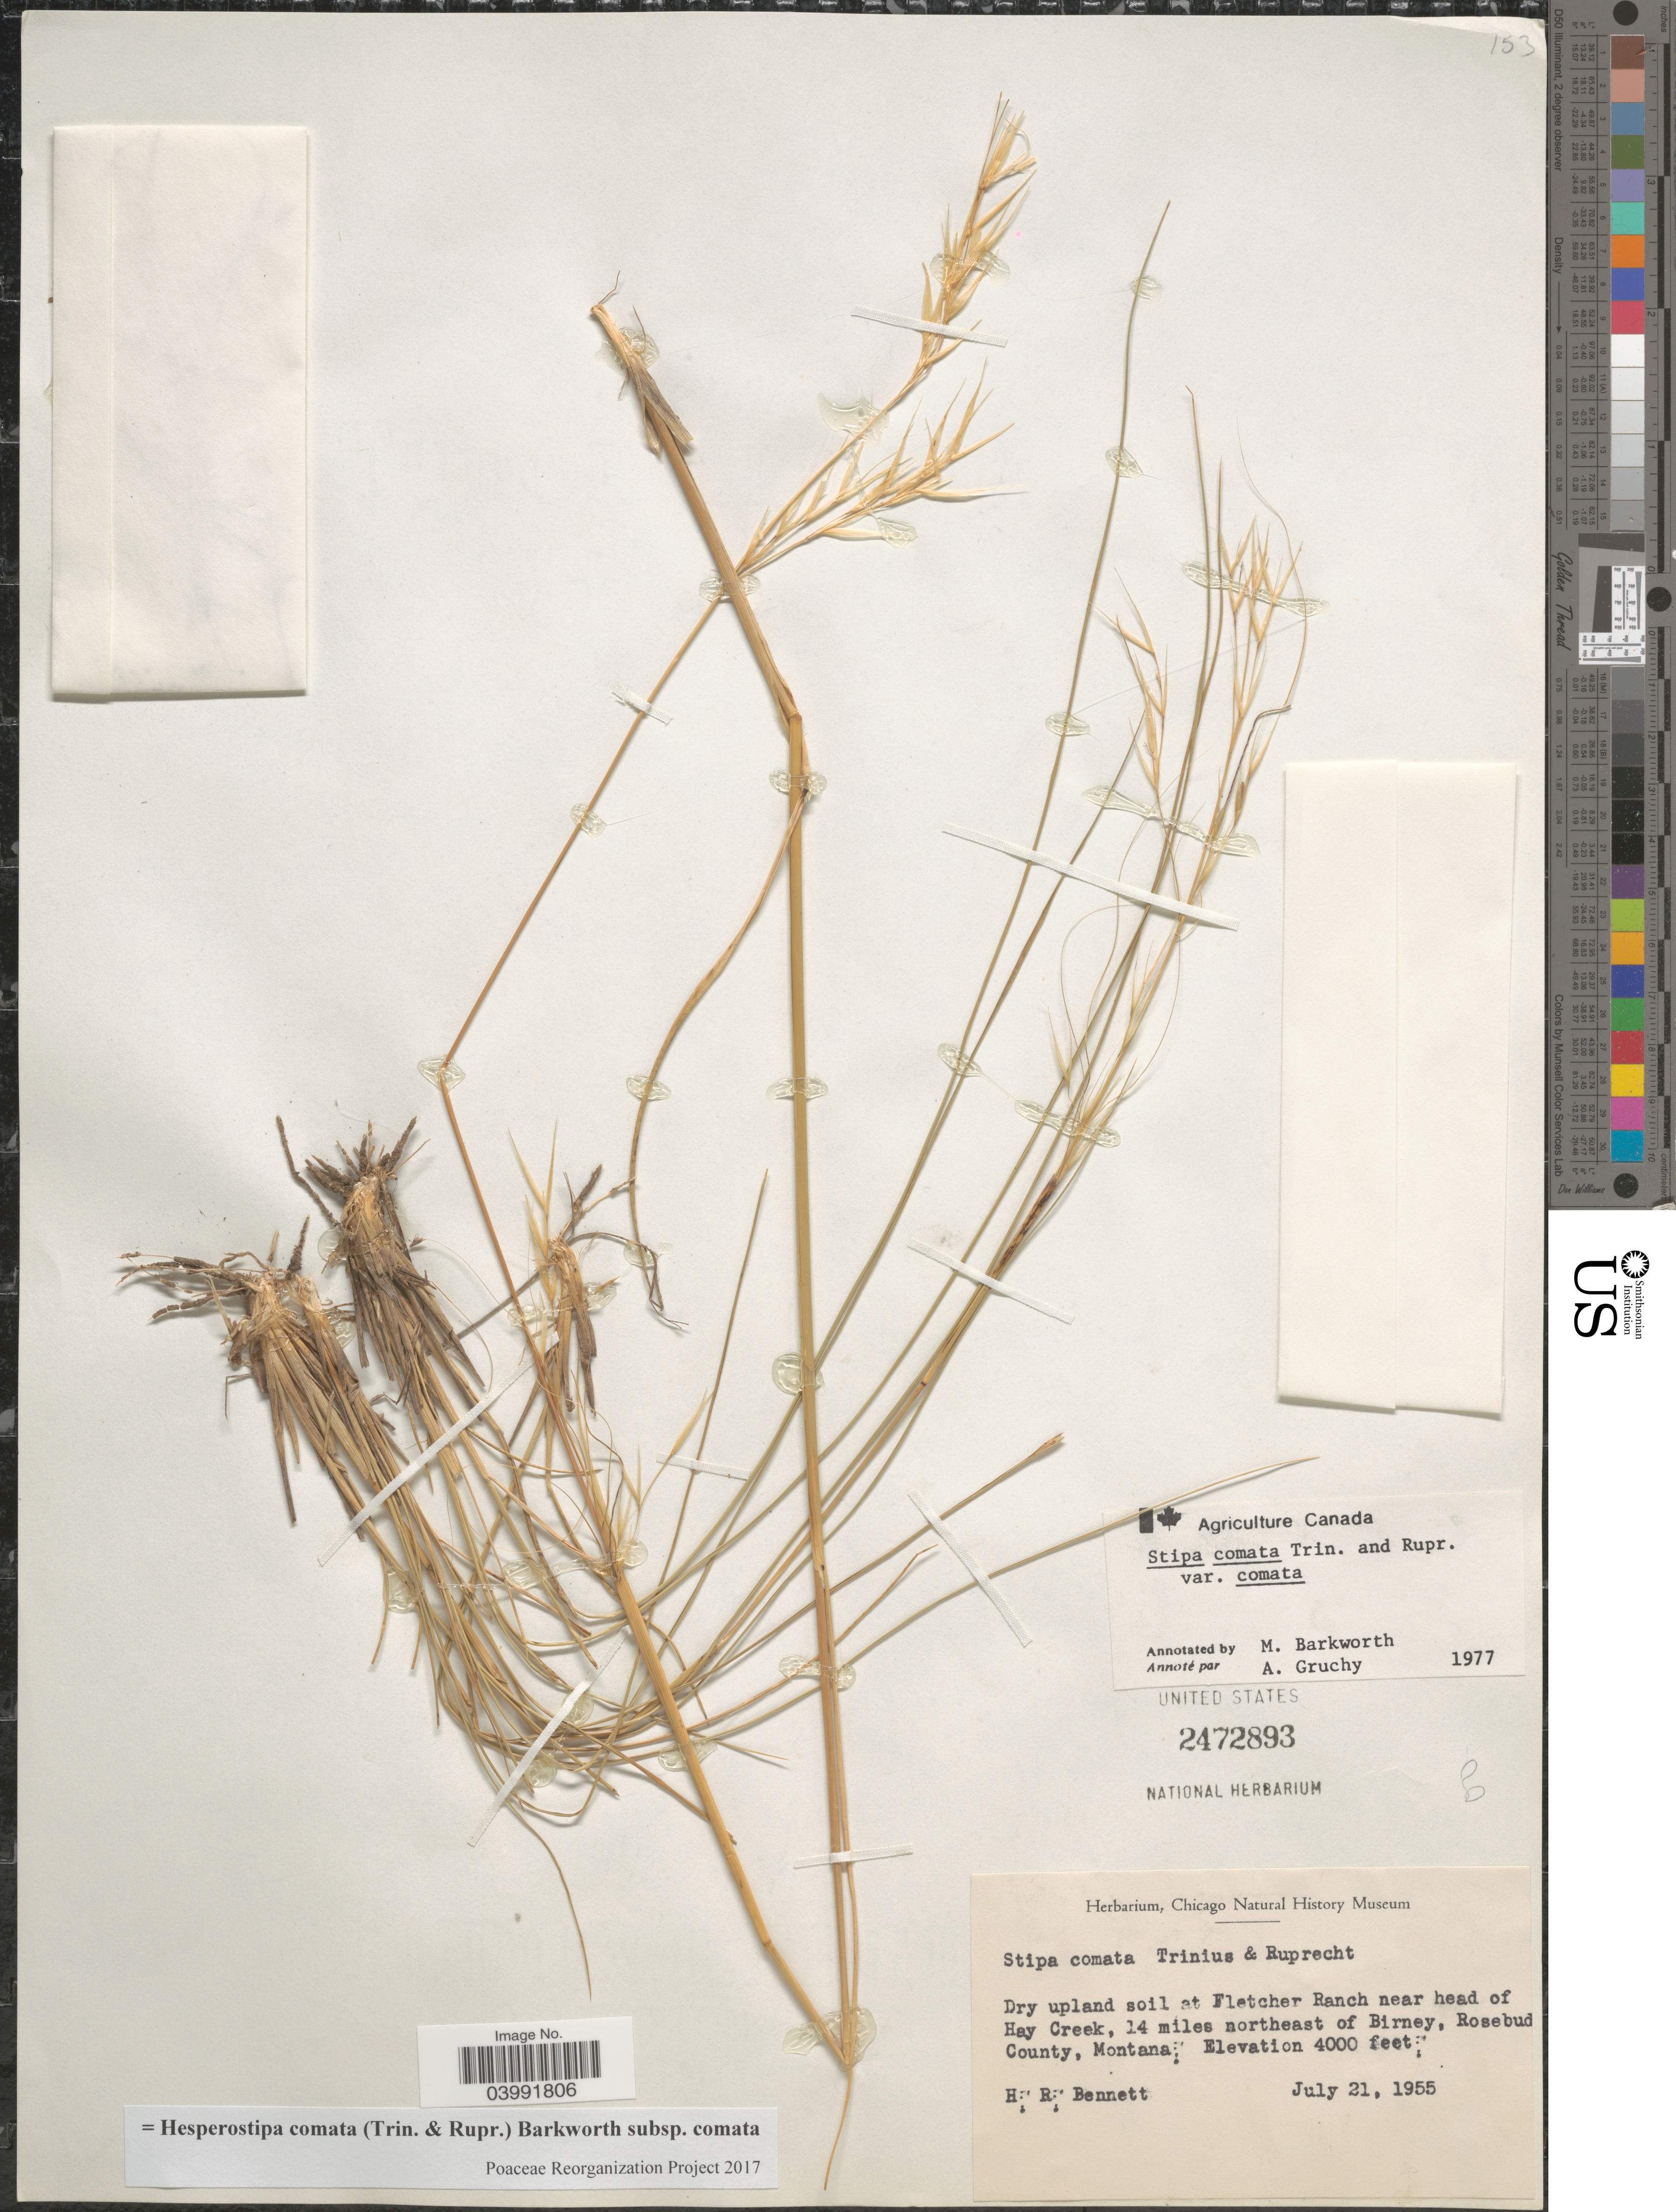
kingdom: Plantae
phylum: Tracheophyta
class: Liliopsida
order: Poales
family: Poaceae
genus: Hesperostipa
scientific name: Hesperostipa comata subsp. comata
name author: (Trin. & Rupr.) Barkworth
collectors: H. R. Bennett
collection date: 1955-06-21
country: United States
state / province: Montana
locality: Dry upland soil at Fletcher Ranch near head of Hay Creek, 14 miles northeast of Birney, Rosebud County.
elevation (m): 1219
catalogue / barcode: US 2472893